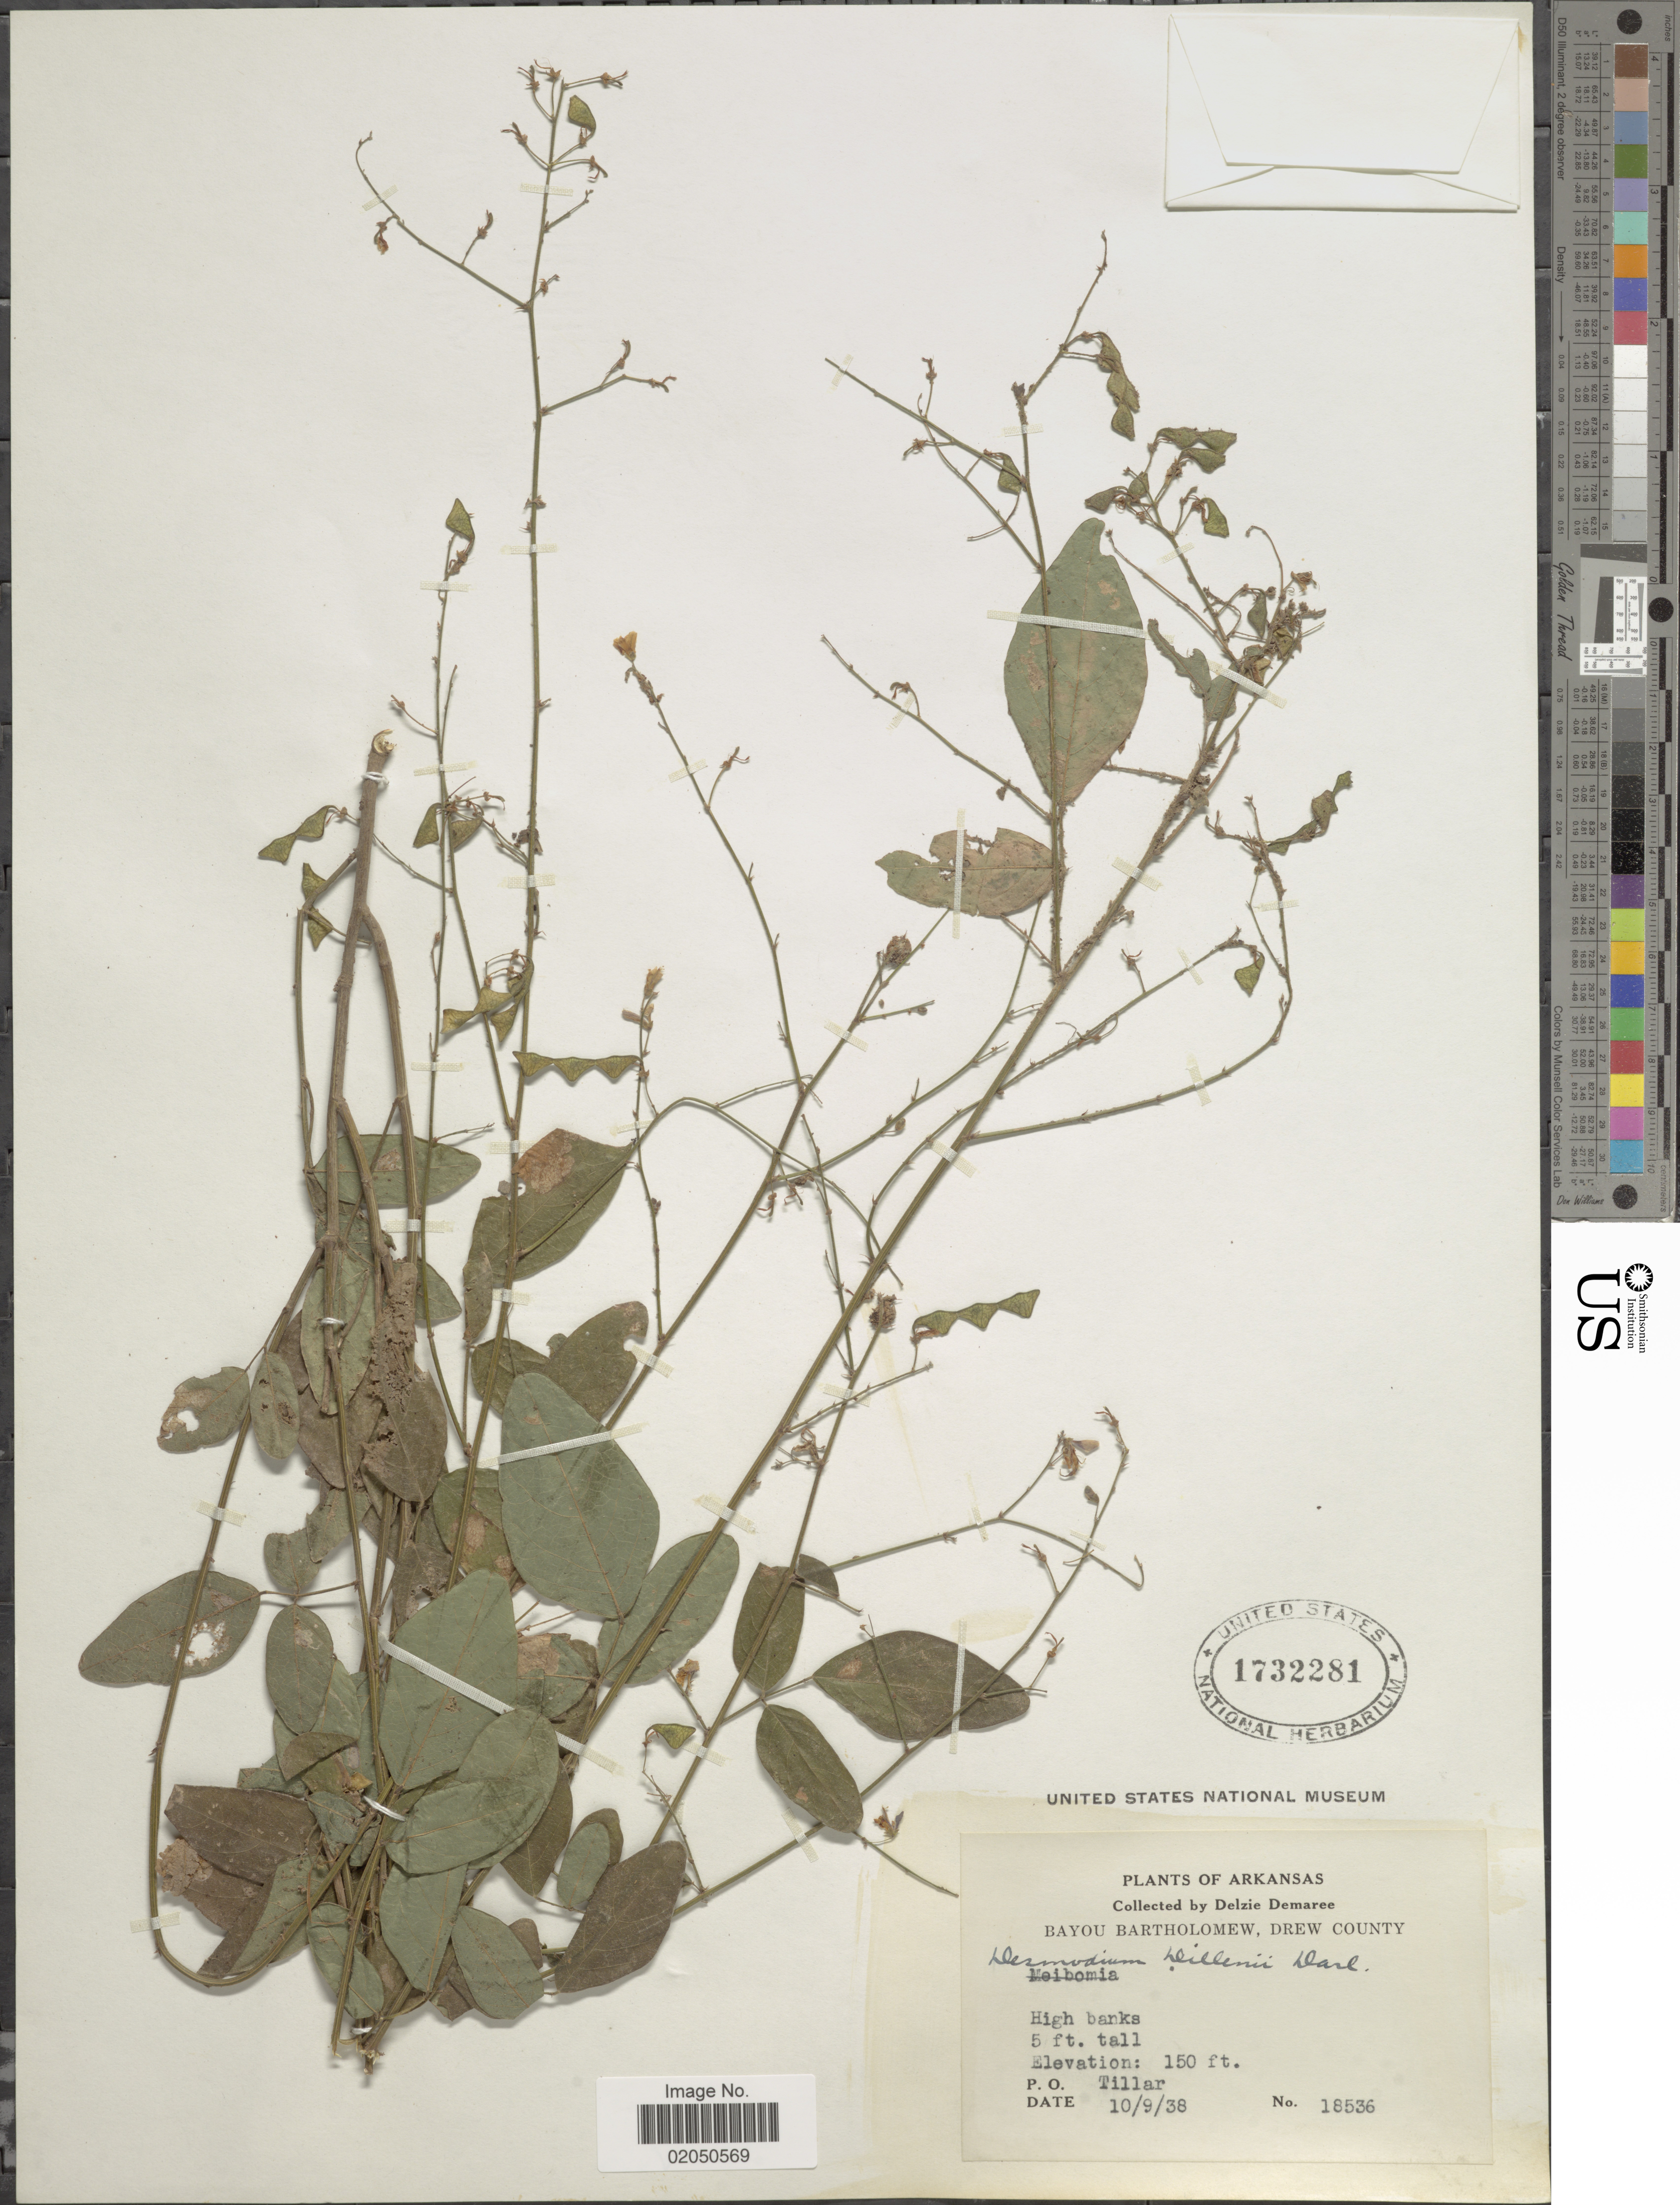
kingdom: Plantae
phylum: Tracheophyta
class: Magnoliopsida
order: Fabales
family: Fabaceae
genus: Desmodium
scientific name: Desmodium glabellum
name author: (Michx.) DC.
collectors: D. Demaree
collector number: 18536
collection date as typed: Transcribed d/m/y: 9/10/38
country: United States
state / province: Arkansas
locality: Bayou Bartholomew, Drew County, Tillar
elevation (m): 46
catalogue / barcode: US 1732281